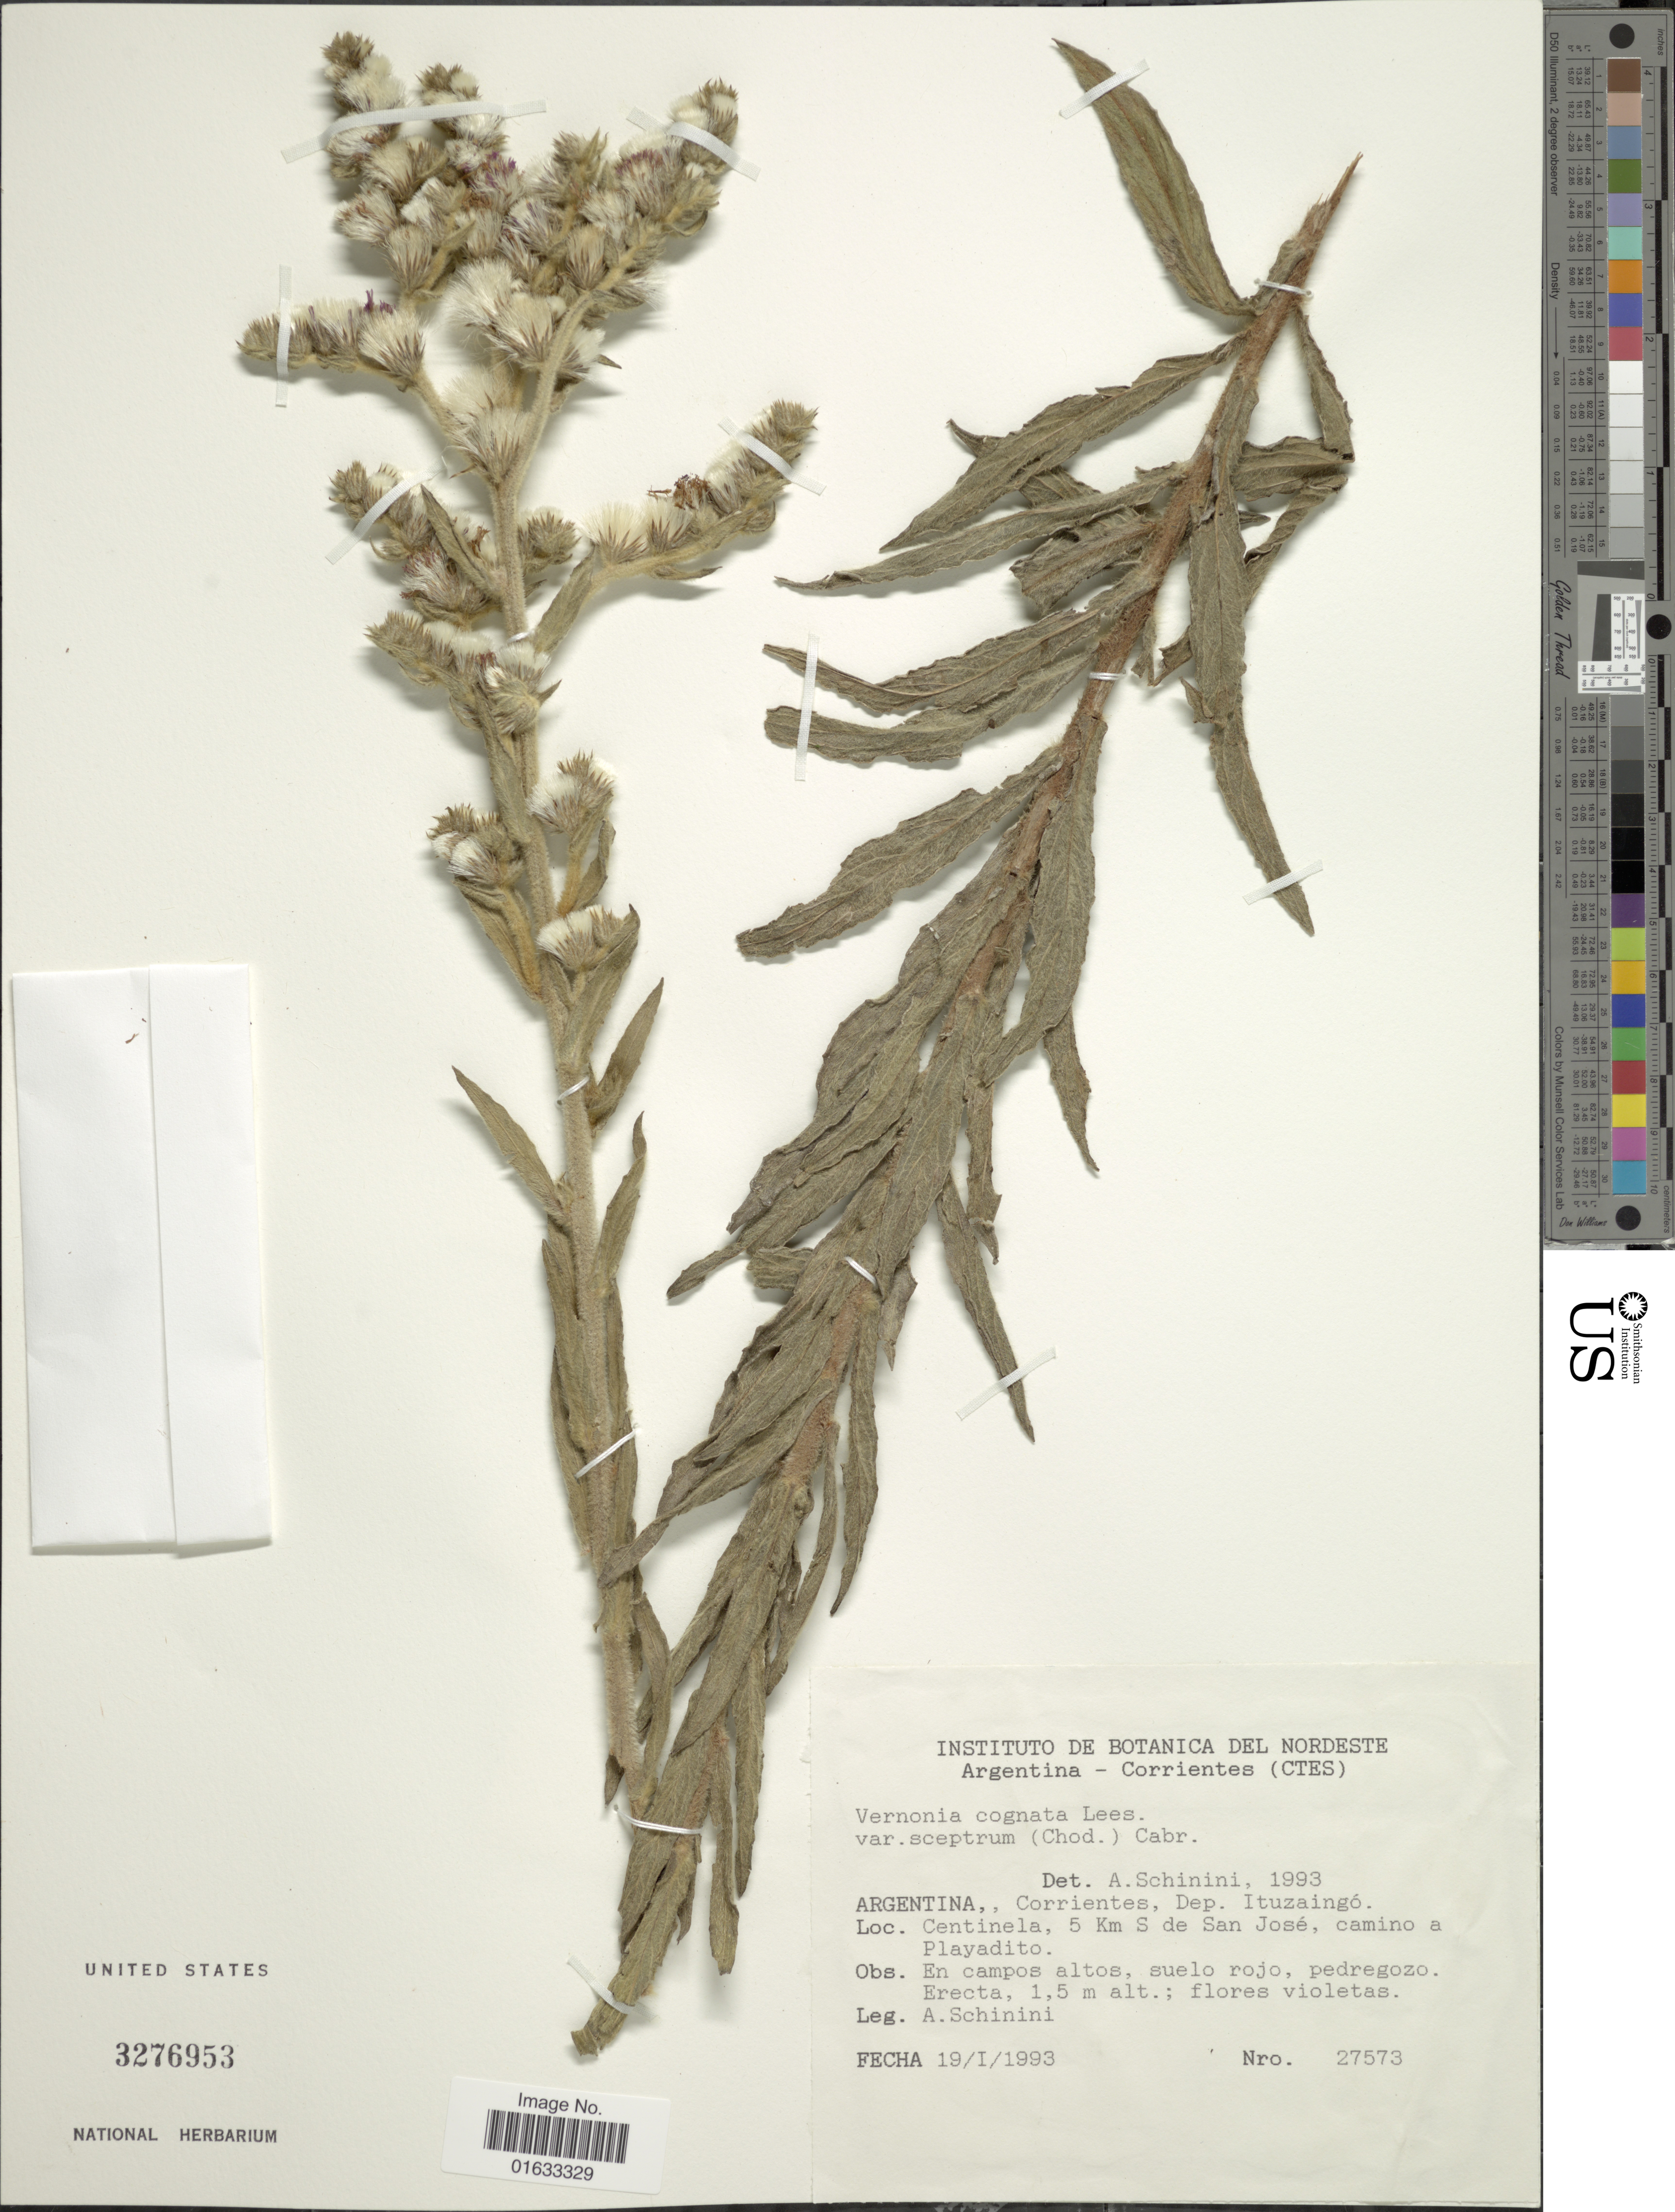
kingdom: Plantae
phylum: Tracheophyta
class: Magnoliopsida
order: Asterales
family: Asteraceae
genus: Chrysolaena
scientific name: Chrysolaena platensis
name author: (Spreng.) H. Rob.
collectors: A. Schinini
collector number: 27573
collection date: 1993-01-19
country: Argentina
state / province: Corrientes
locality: Corrientes, Dep. Ituzaingo, Centinela, 5 km S de San Jose, camino a Playadito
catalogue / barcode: US 3276953